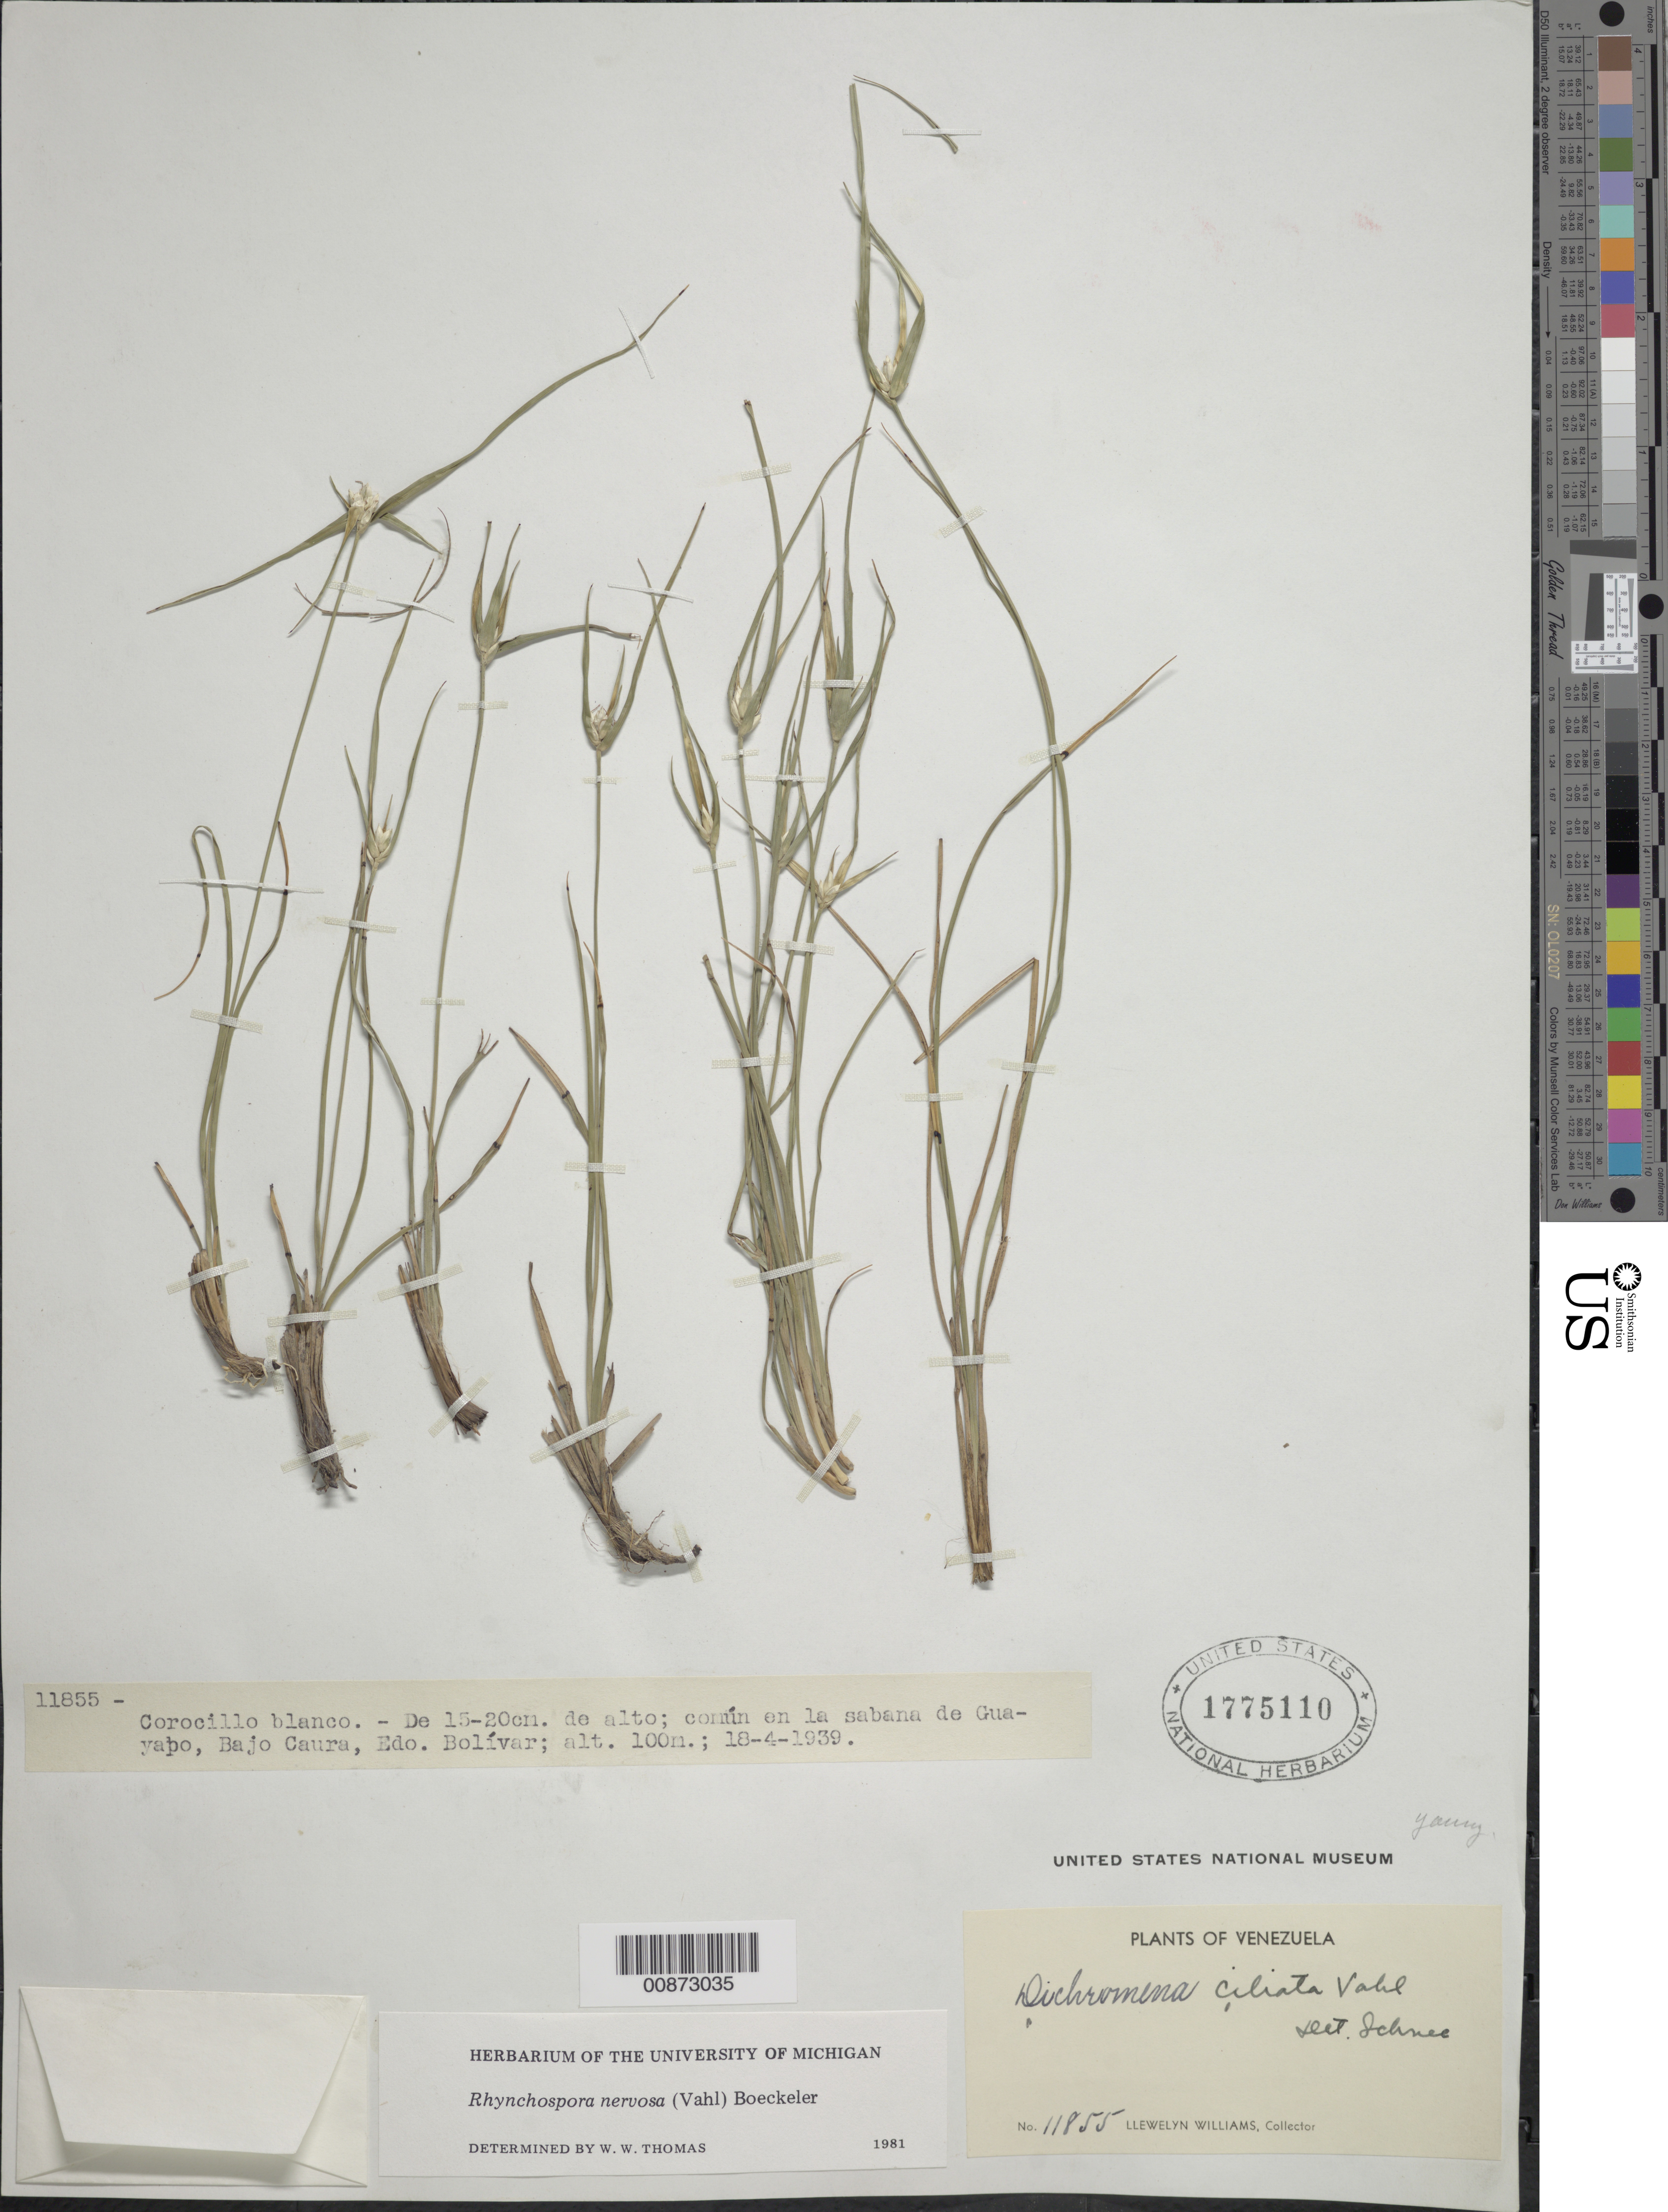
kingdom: Plantae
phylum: Tracheophyta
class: Liliopsida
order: Poales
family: Cyperaceae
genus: Rhynchospora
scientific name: Rhynchospora nervosa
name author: (Vahl) Boeckeler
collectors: Ll. Williams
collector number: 11855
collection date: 1939-04-18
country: Venezuela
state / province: Bolivar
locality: En la sabana de Guayapo, Bajo Caura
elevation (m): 100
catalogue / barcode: US 1775110